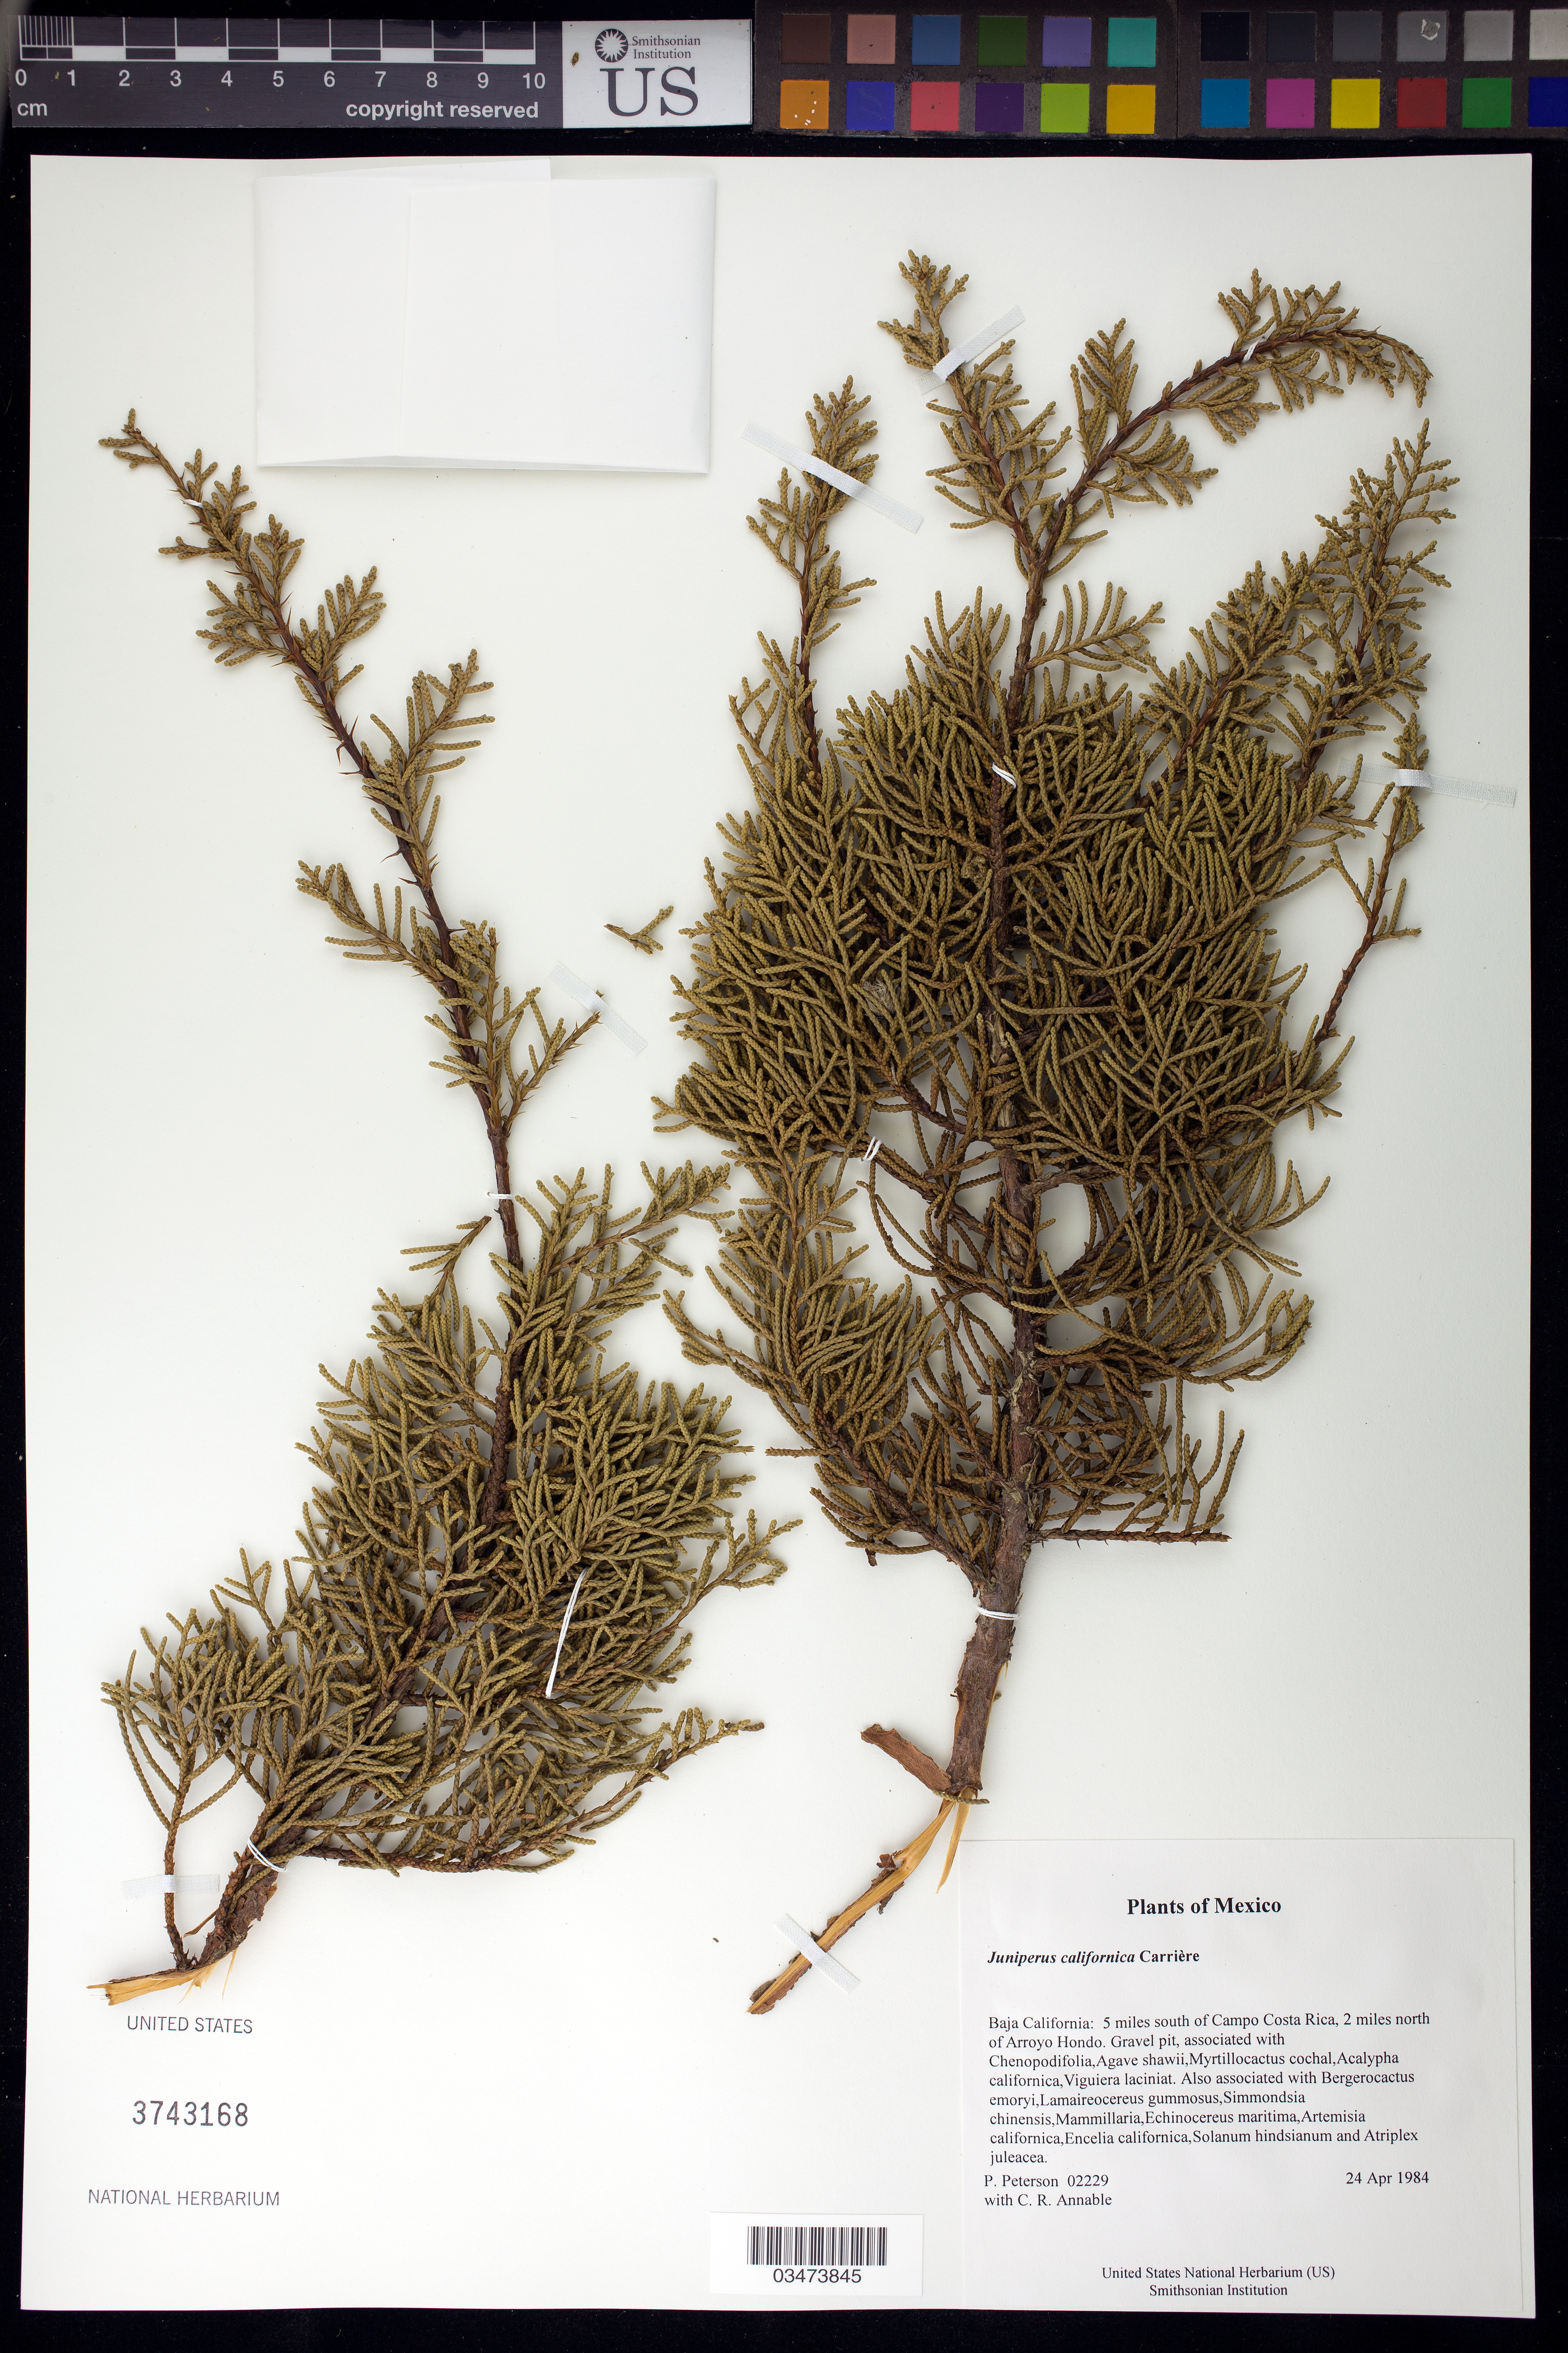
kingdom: Plantae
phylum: Tracheophyta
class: Pinopsida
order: Pinales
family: Cupressaceae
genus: Juniperus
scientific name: Juniperus californica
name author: Carrière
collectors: P. M. Peterson & C. R. Annable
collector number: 02229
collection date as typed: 24 Apr 1984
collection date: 1984-04-24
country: Mexico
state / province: Baja California Norte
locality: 5 miles south of Campo Costa Rica, 2 miles north of Arroyo Hondo.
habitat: Gravel pit, associated with Chenopodifolia,Agave shawii,Myrtillocactus cochal,Acalypha californica,Viguiera laciniat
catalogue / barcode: US 3743168